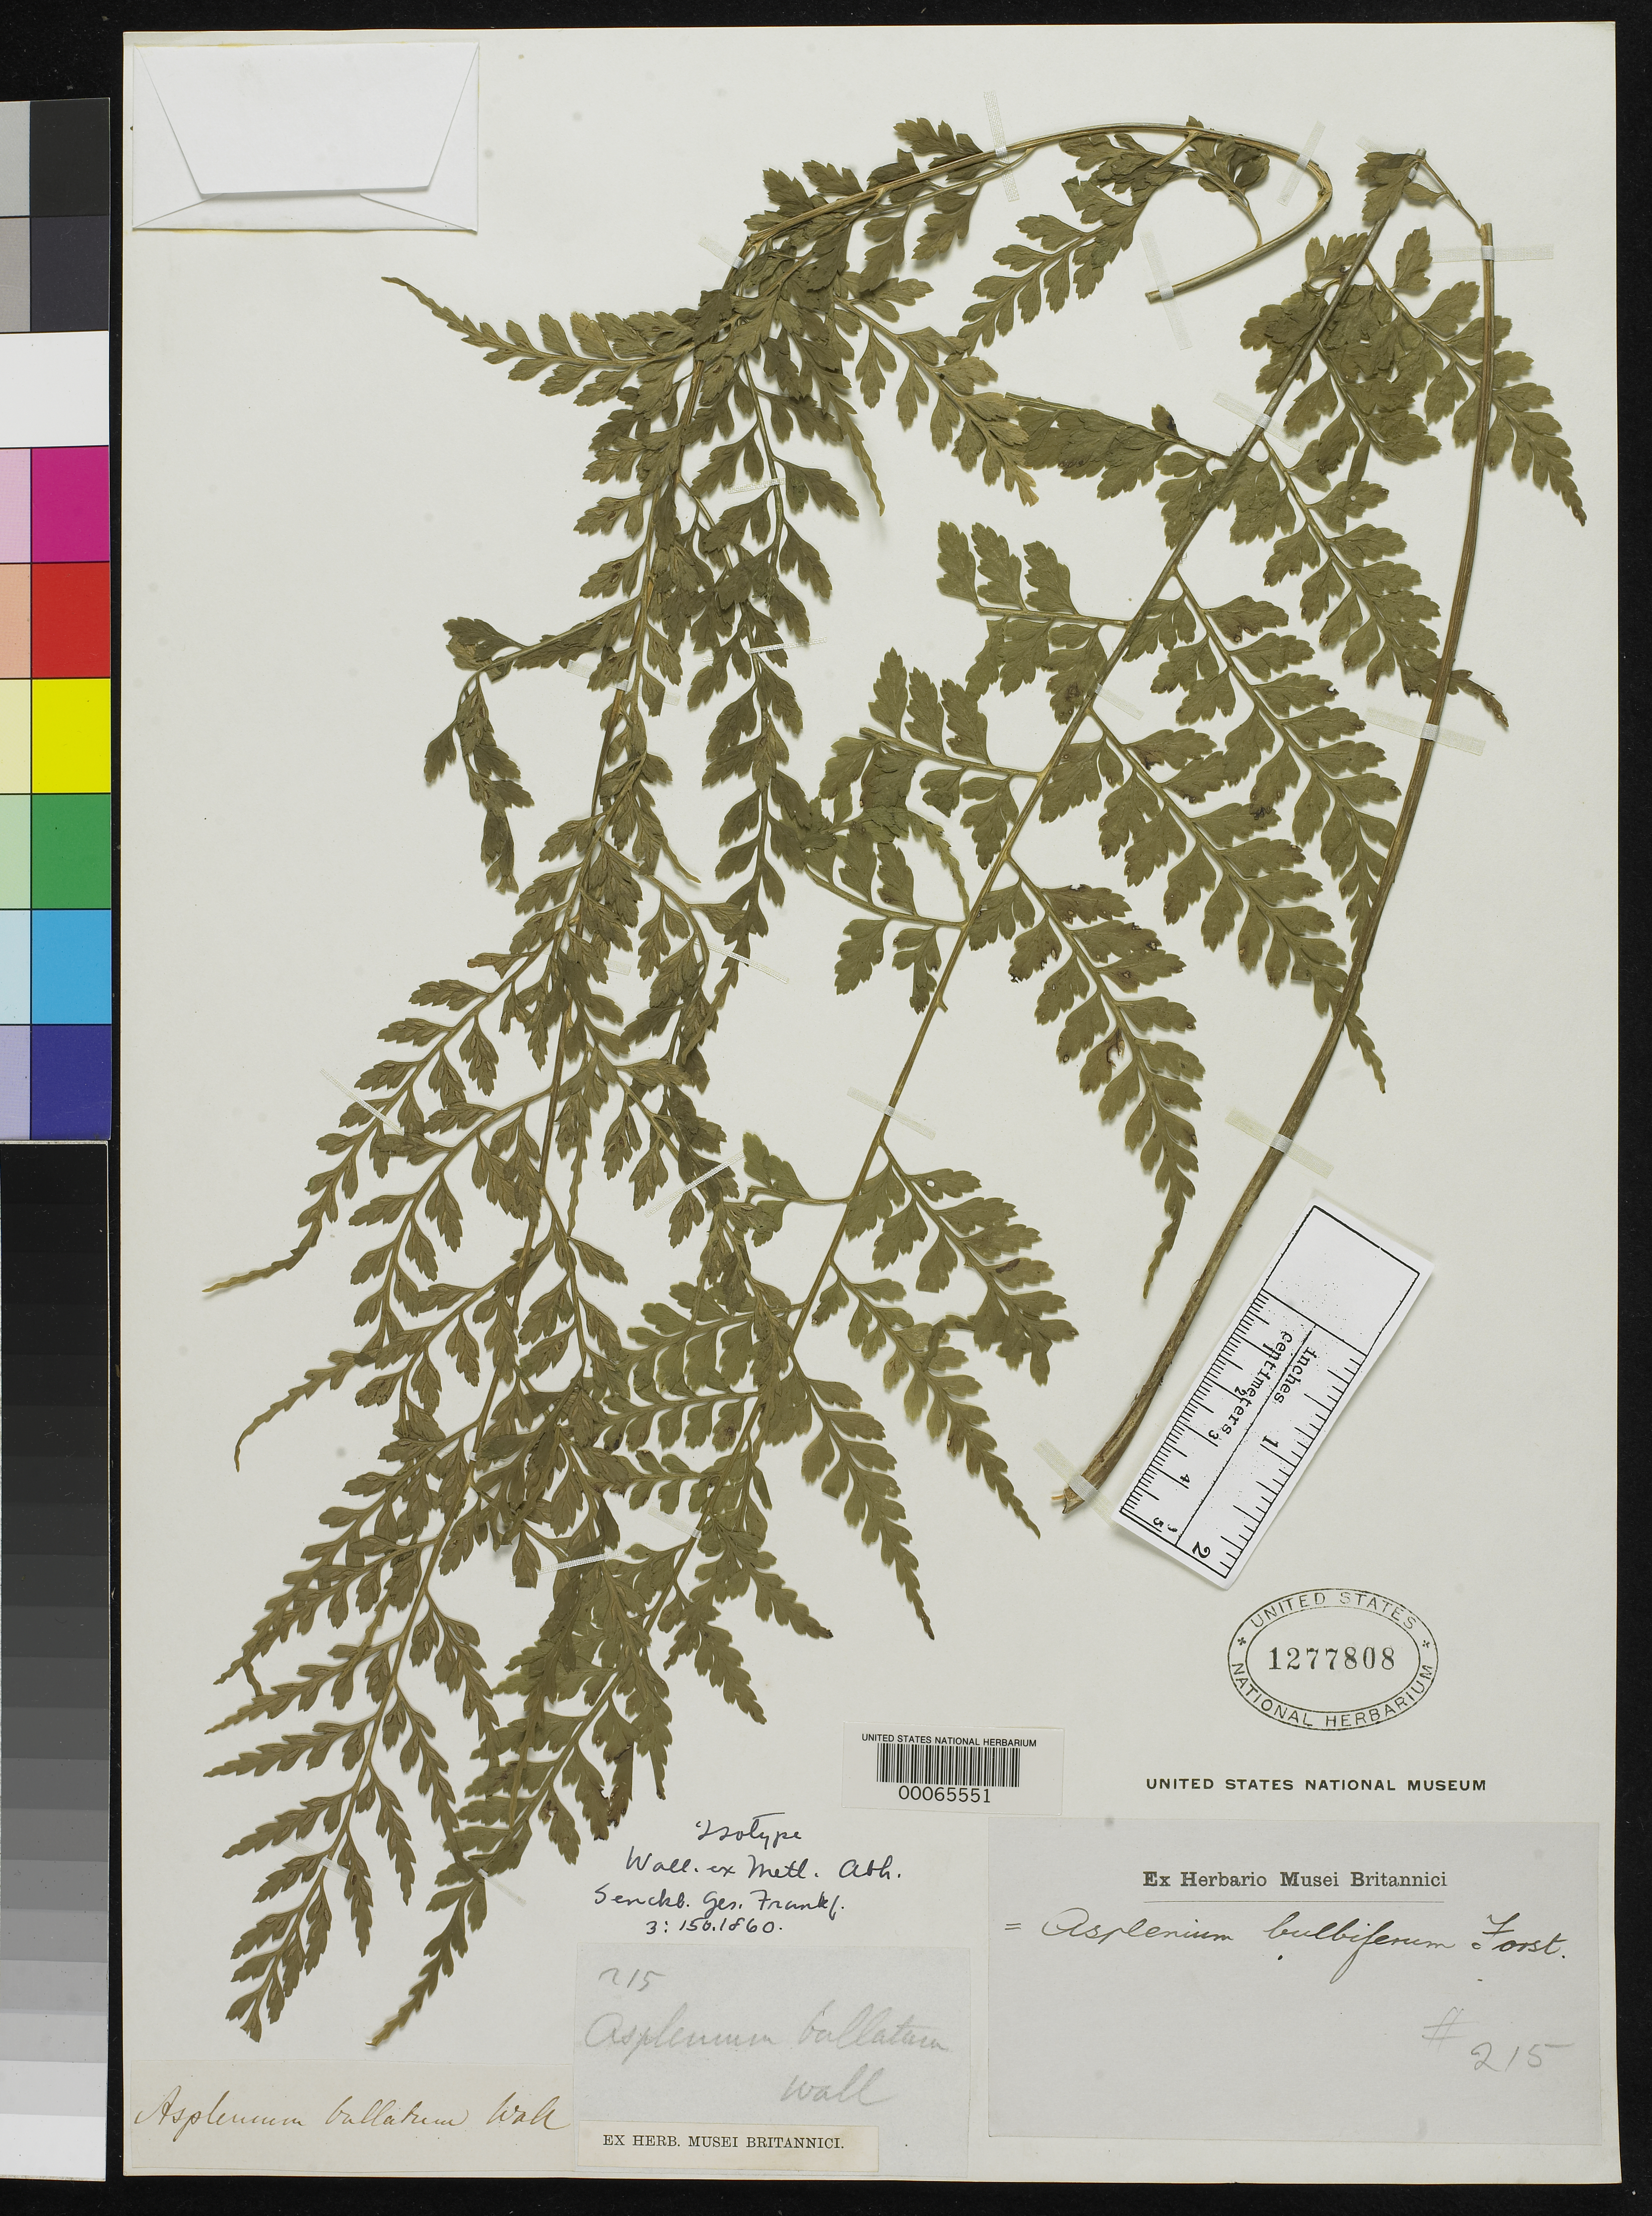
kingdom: Plantae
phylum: Tracheophyta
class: Polypodiopsida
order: Polypodiales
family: Aspleniaceae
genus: Asplenium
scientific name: Asplenium bullatum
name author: Wall. ex Mett.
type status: Type Collection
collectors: N. Wallich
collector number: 215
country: India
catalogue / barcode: US 1277808